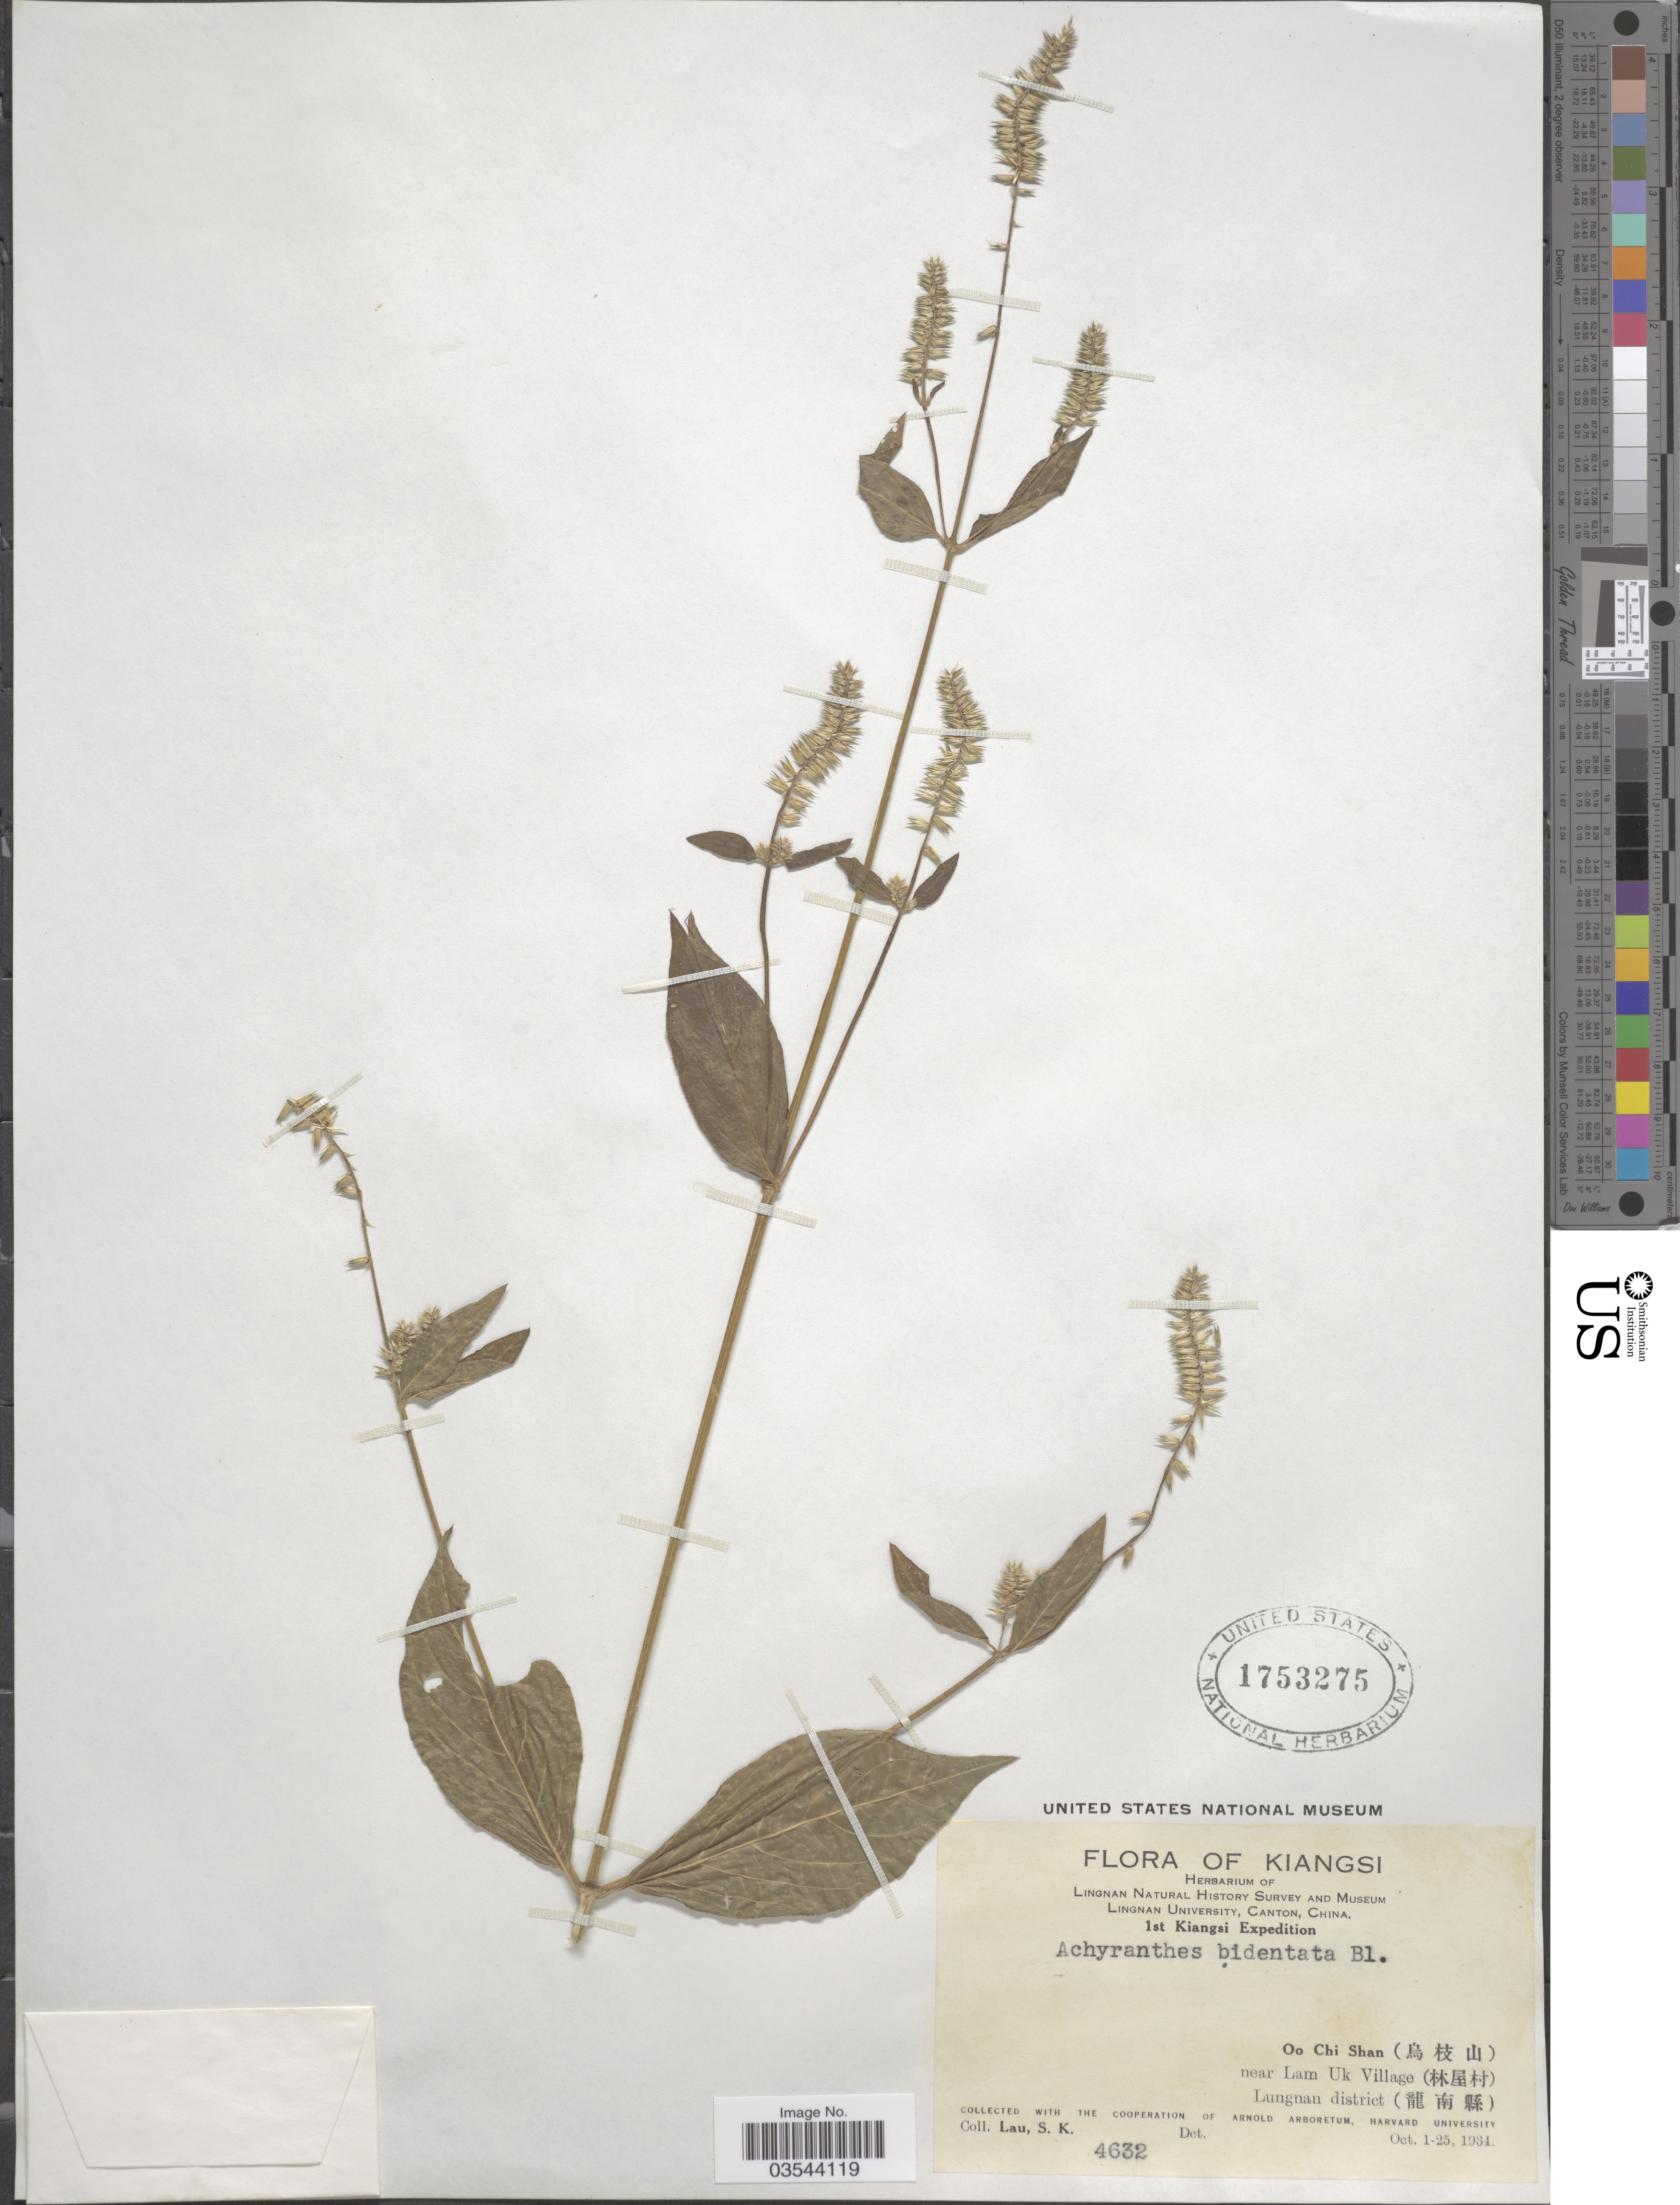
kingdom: Plantae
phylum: Tracheophyta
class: Magnoliopsida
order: Caryophyllales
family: Amaranthaceae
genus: Achyranthes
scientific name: Achyranthes bidentata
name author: Blume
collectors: S. K. Lau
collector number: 4632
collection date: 1934-10-01/1934-10-25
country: China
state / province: Jiangxi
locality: Kiangsi. Oo Chi Shan (X) near Lam Uk Village (X). Lungnan district (X).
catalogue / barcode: US 1753275